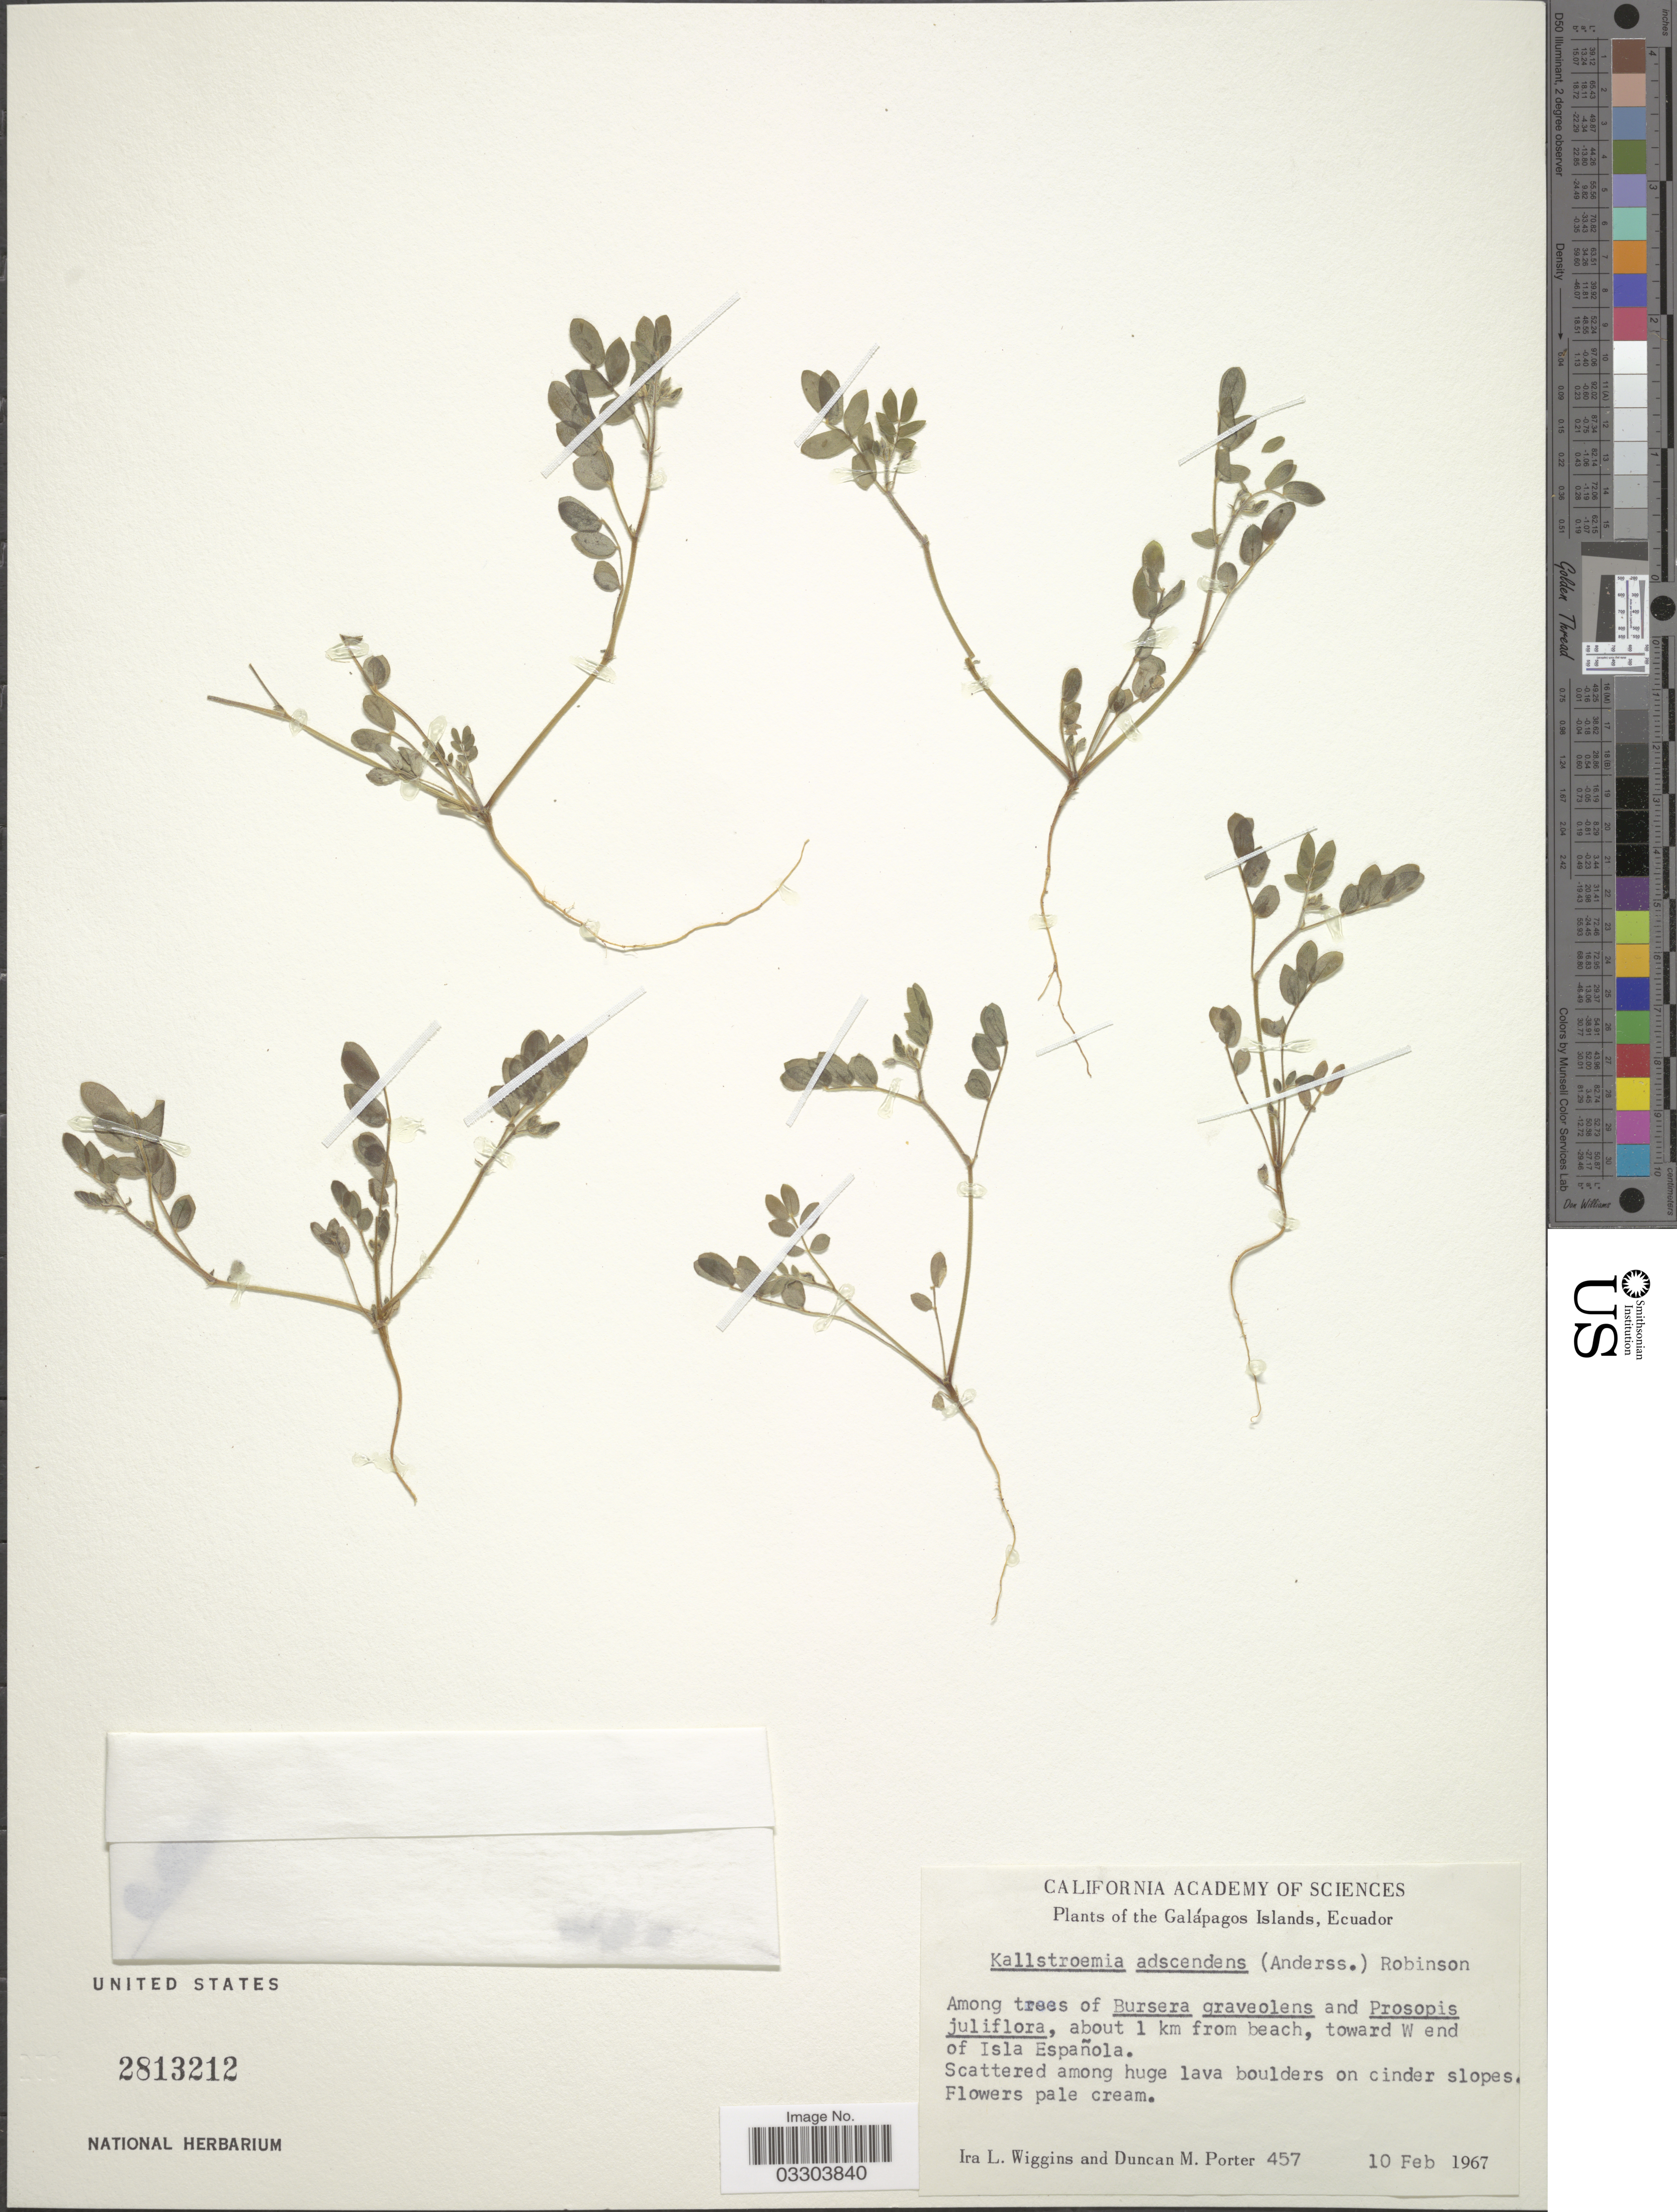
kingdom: Plantae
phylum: Tracheophyta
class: Magnoliopsida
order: Zygophyllales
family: Zygophyllaceae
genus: Kallstroemia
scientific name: Kallstroemia adscendens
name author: B.L. Rob.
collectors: I. L. Wiggins & D. M. Porter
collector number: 457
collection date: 1967-02-10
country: Ecuador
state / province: Colón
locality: The Galápagos Islands. About 1 km from beach, toward W end of Isla Española.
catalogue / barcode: US 2813212